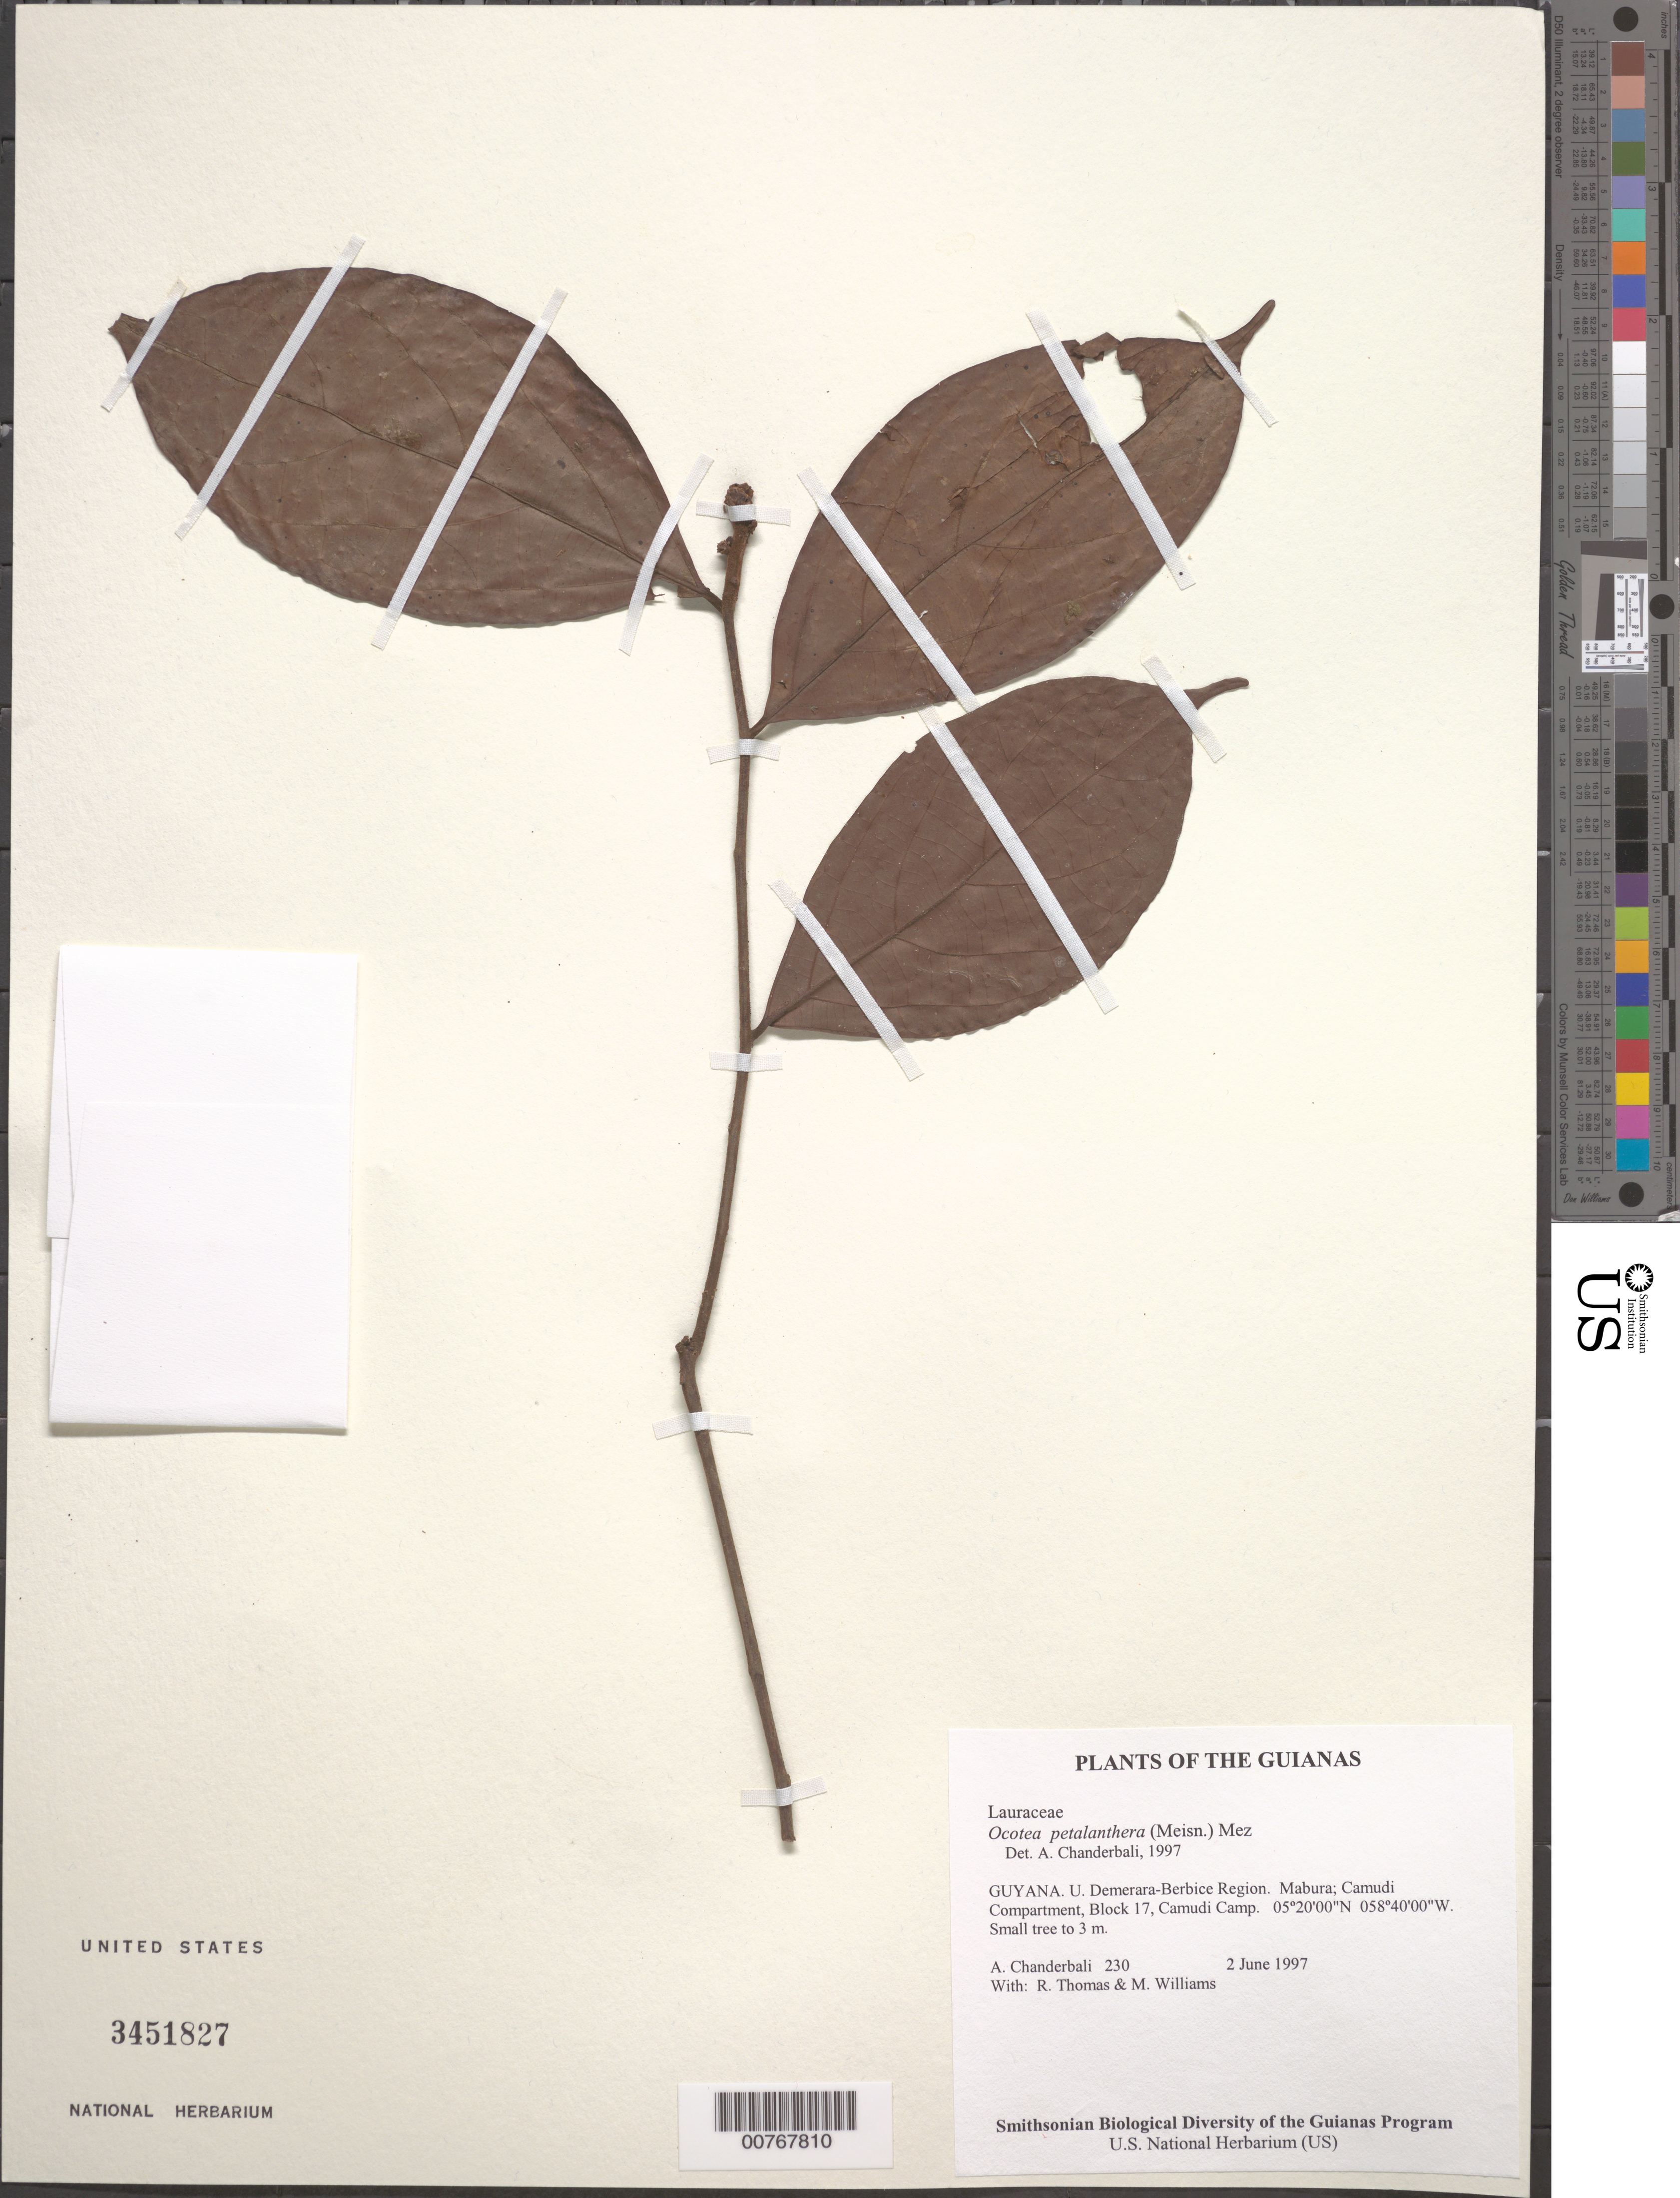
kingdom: Plantae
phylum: Tracheophyta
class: Magnoliopsida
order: Laurales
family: Lauraceae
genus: Ocotea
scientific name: Ocotea petalanthera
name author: (Meisn.) Mez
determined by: Chanderbali, Andre Shashi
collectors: A. S. Chanderbali, R. Thomas & M. Williams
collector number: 230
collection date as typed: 2 June 1997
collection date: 1997-06-02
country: Guyana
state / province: U. Demerara-Berbice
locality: Mabura; Camudi Compartment, Block 17, Camudi Camp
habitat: Brown sand with mixed forest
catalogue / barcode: US 3451827